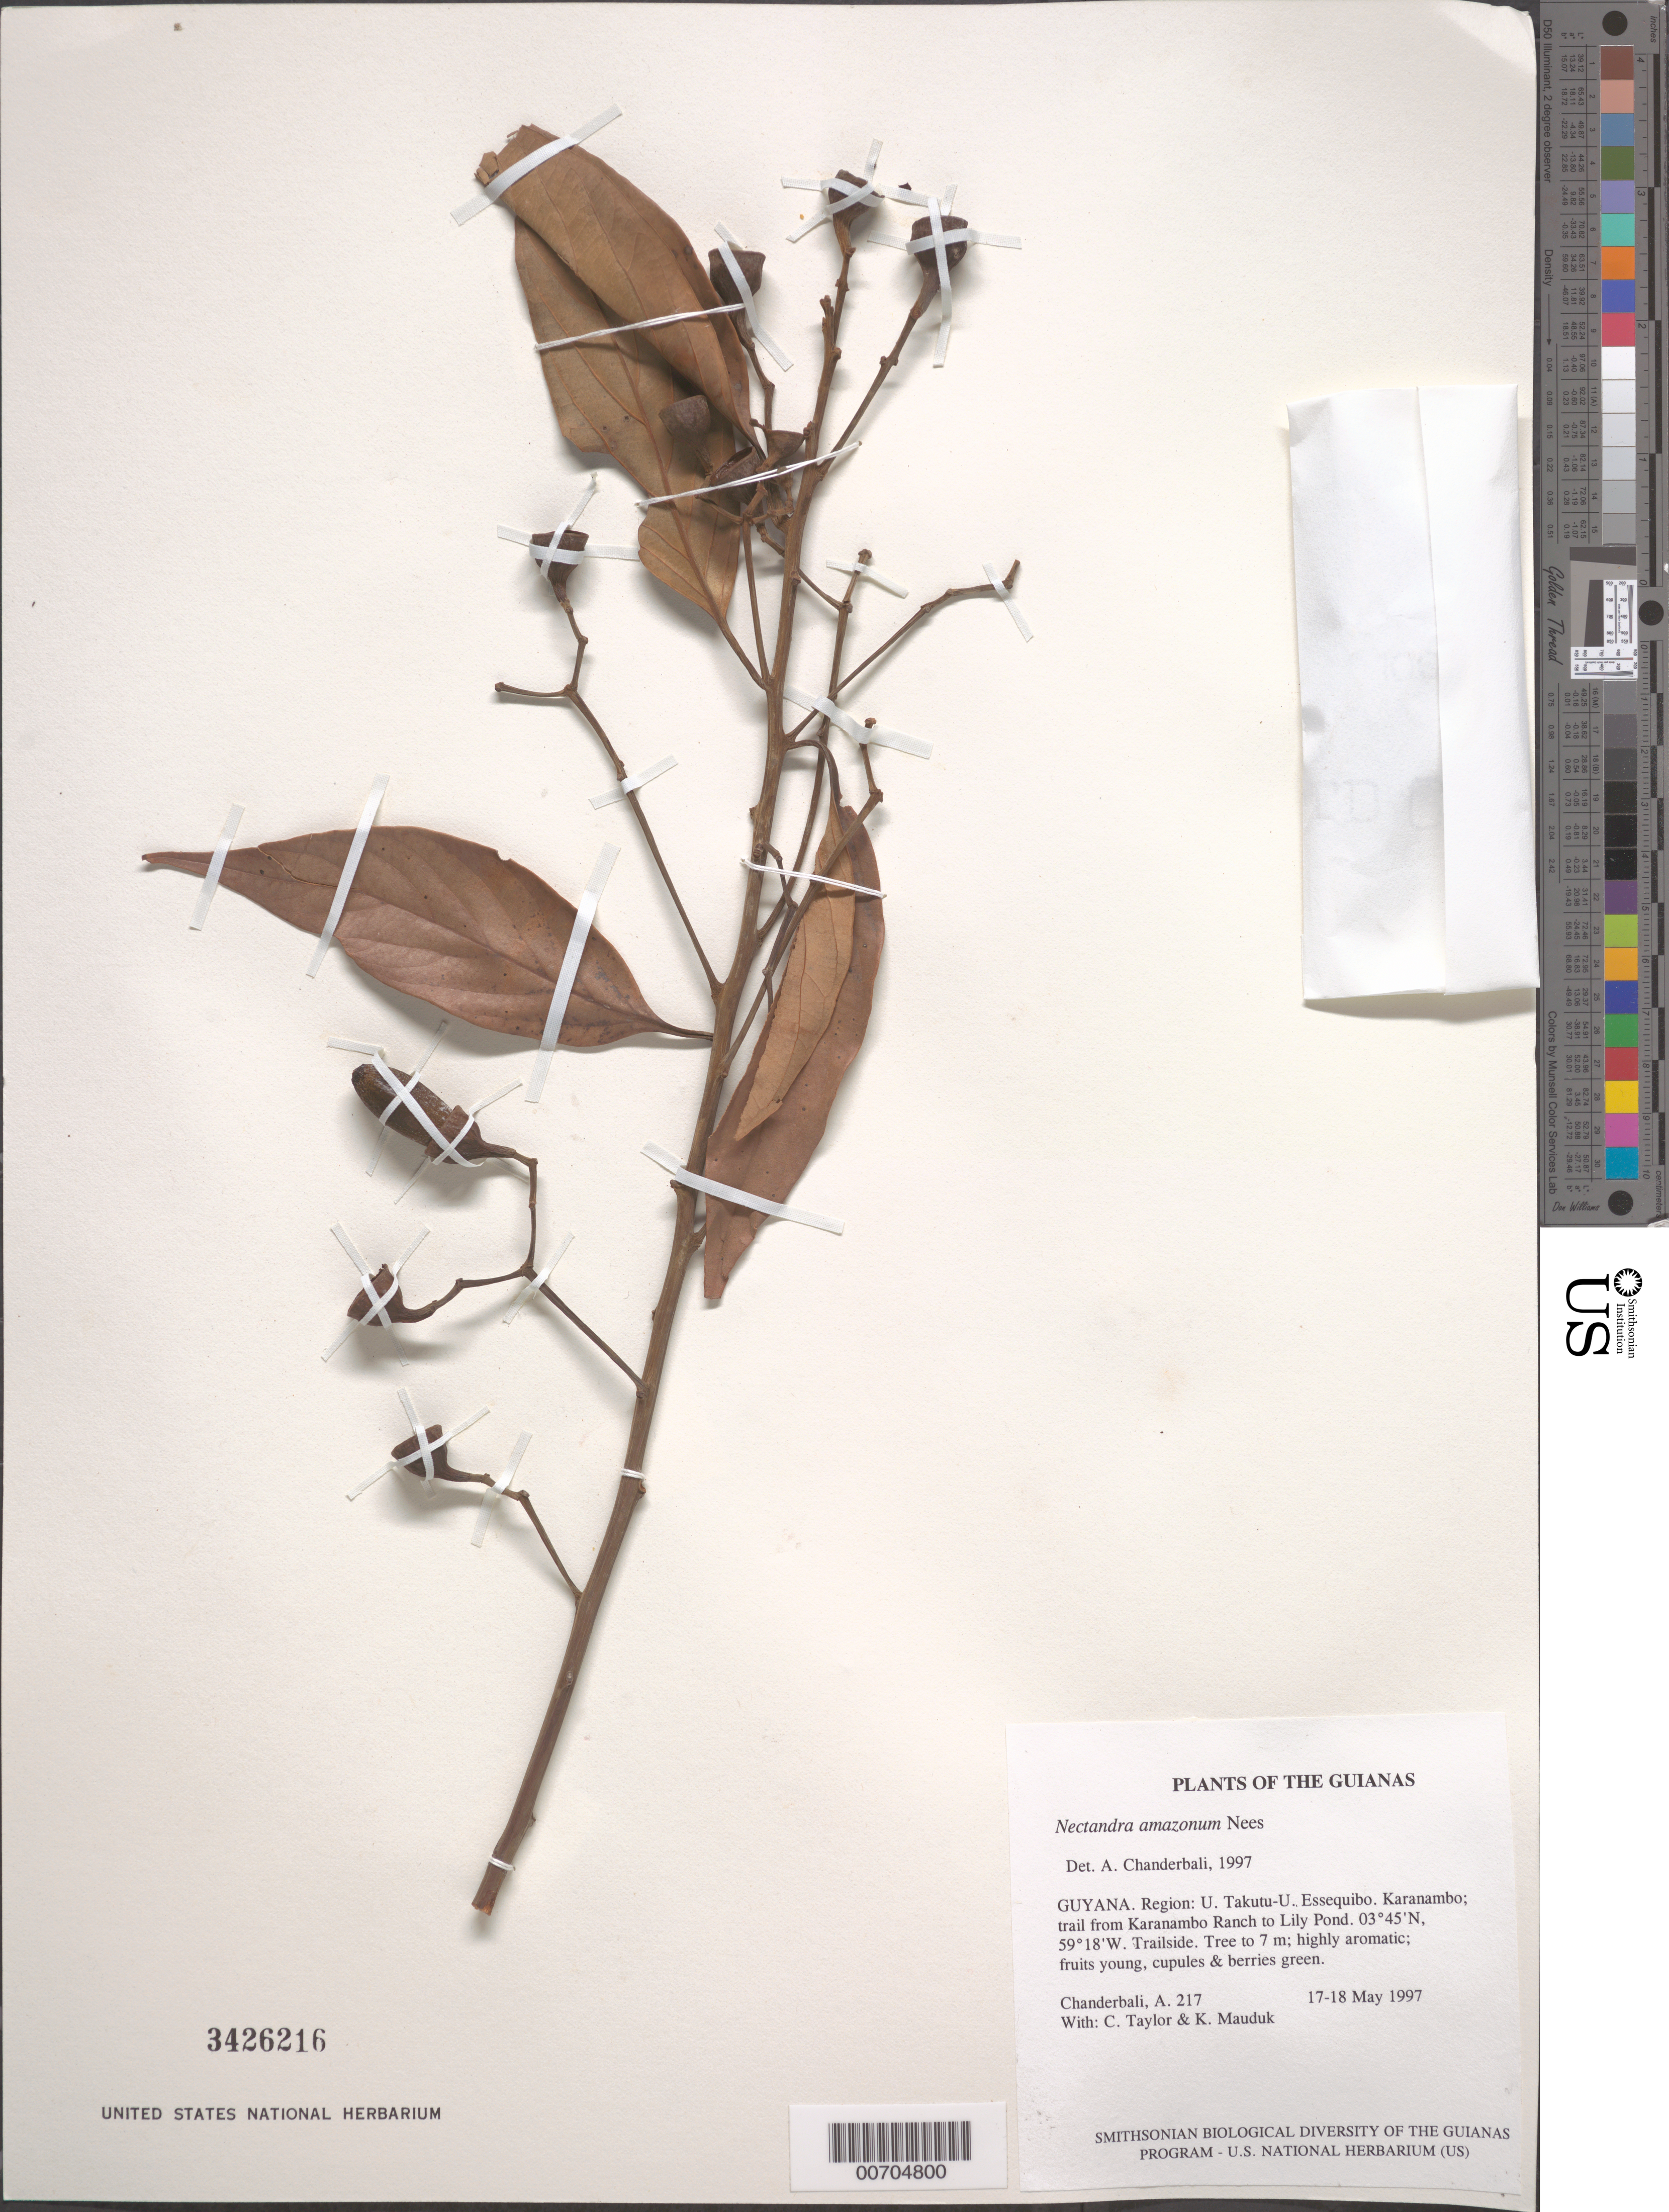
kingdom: Plantae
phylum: Tracheophyta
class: Magnoliopsida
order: Laurales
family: Lauraceae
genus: Nectandra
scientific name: Nectandra amazonum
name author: Nees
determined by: Chanderbali, Andre Shashi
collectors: A. S. Chanderbali, C. Taylor & K. Mauduk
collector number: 217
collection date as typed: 17-18 May 1997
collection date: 1997-05-17/1997-05-18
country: Guyana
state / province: U. Takutu-U. Essequibo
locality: Karanambo; trail from Karanambo Ranch to Lily Pond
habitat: Trailside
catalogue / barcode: US 3426216